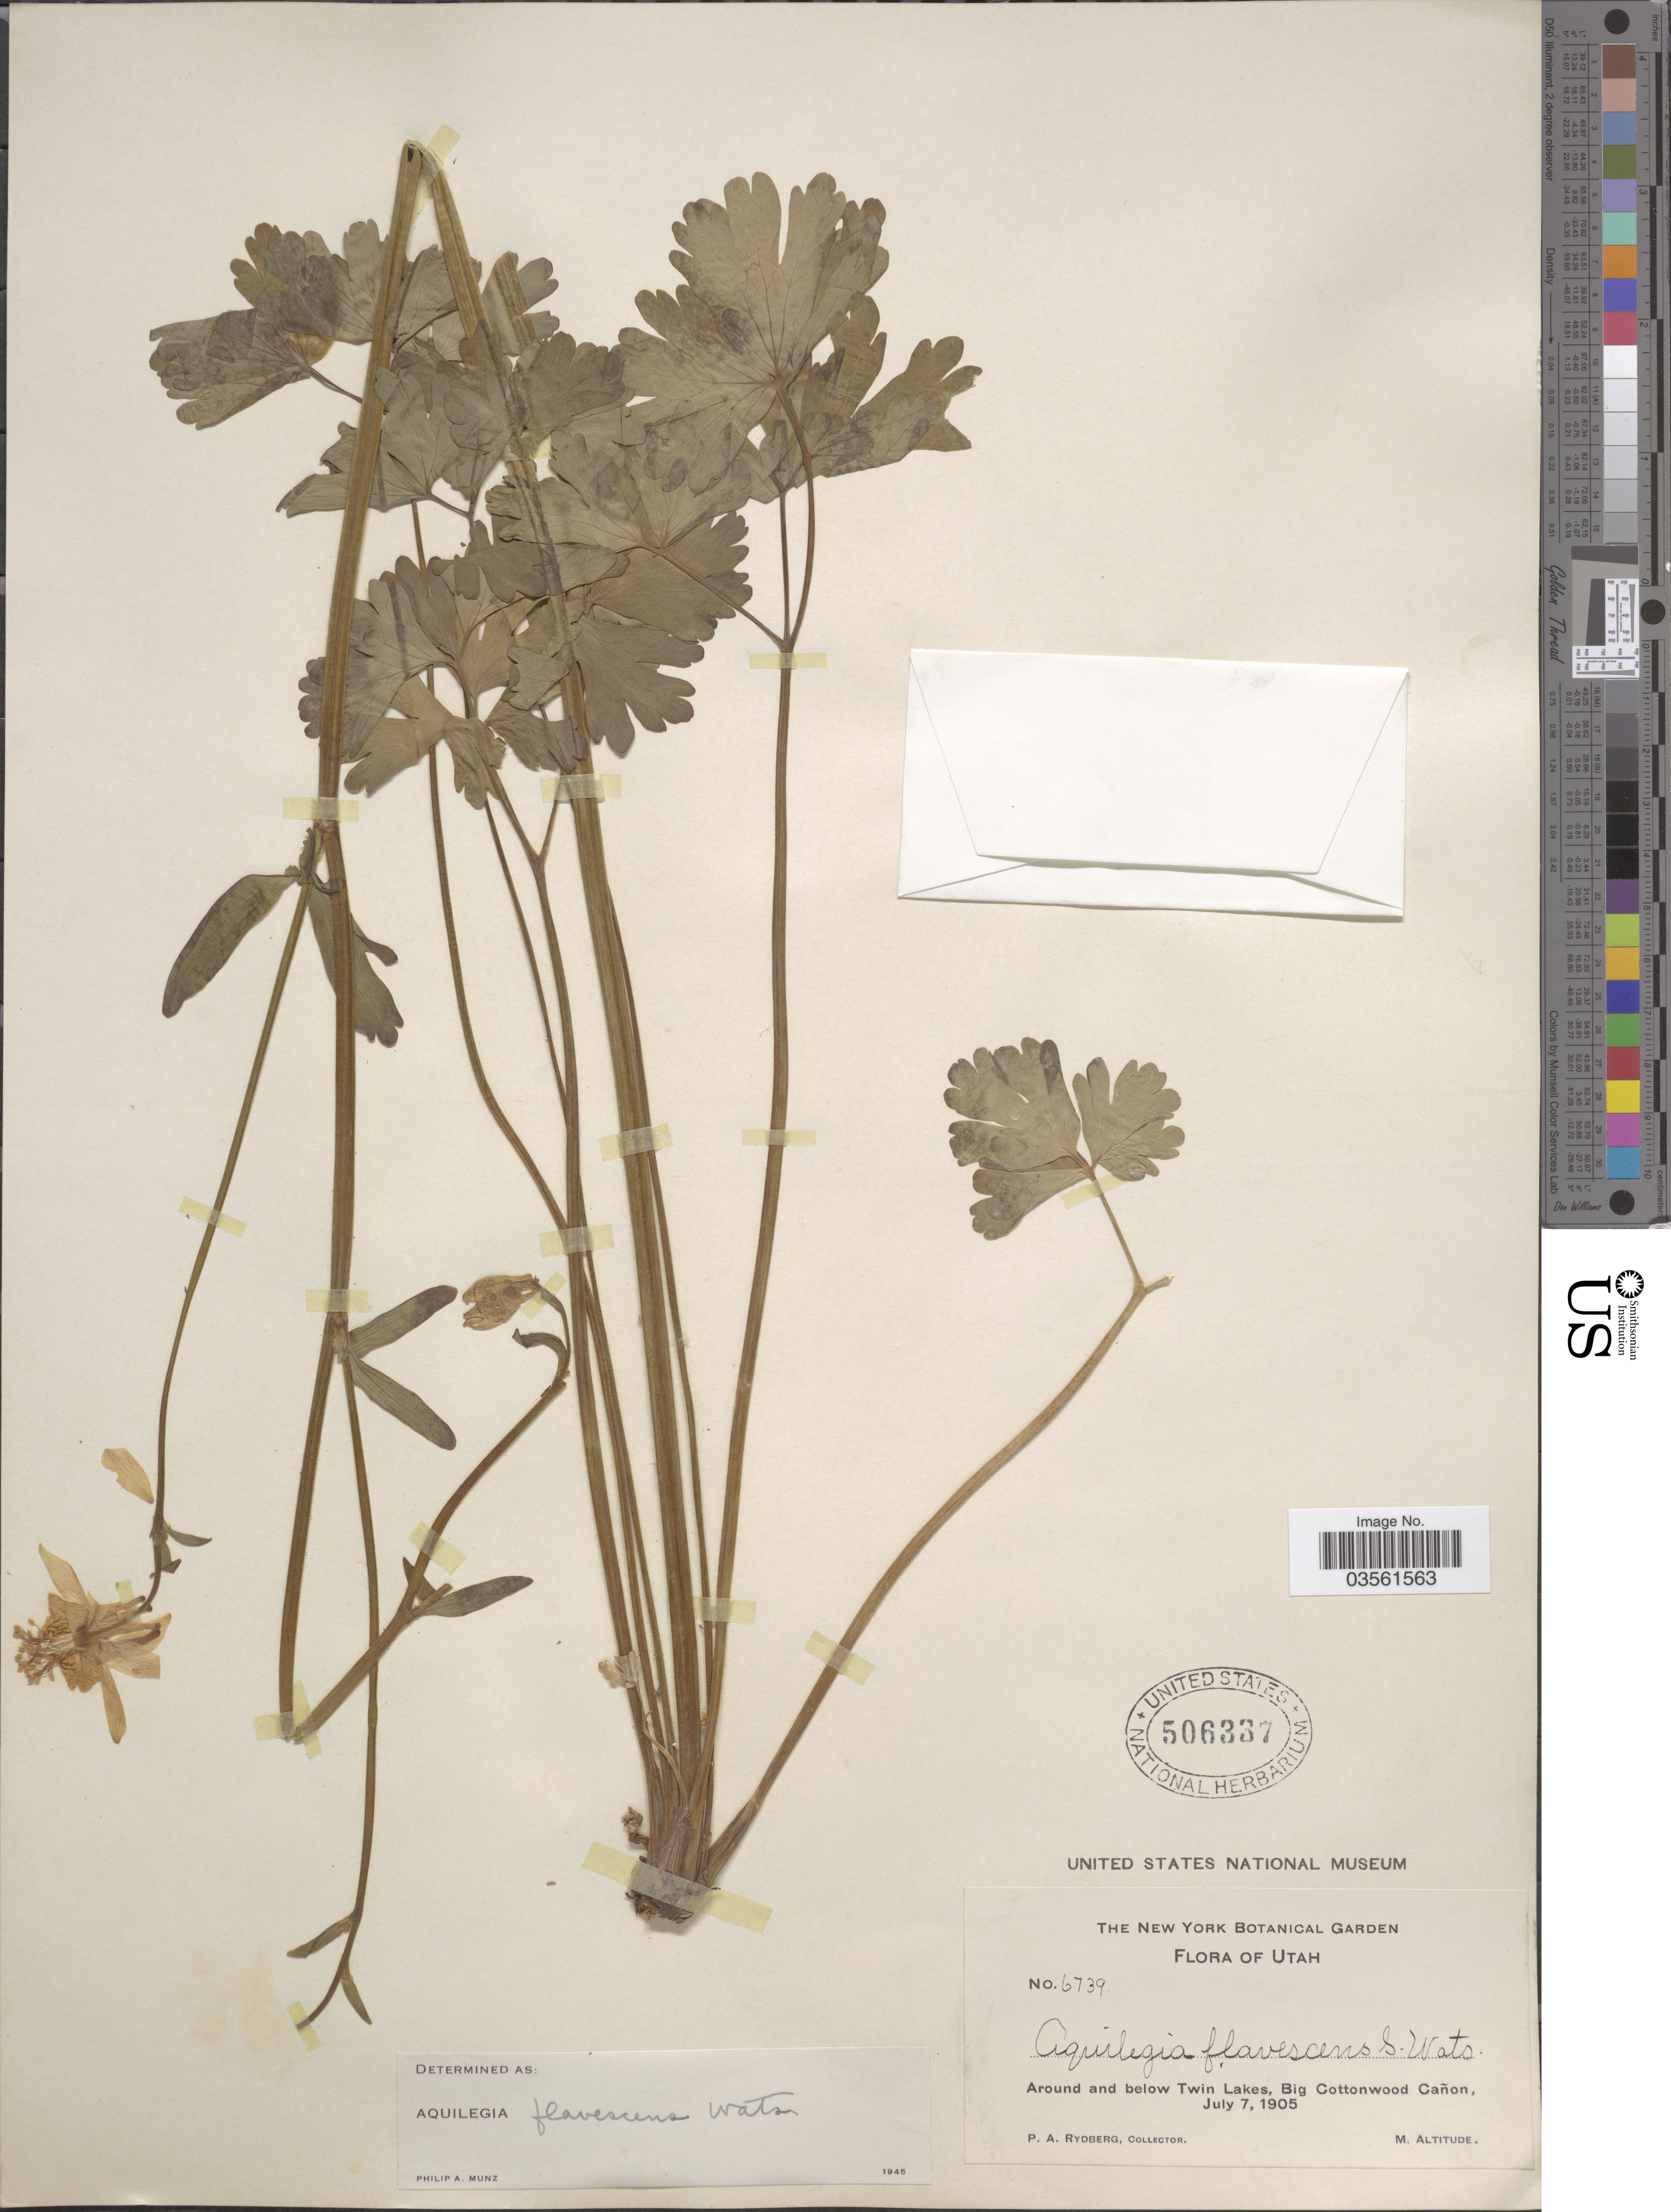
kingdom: Plantae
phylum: Tracheophyta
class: Magnoliopsida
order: Ranunculales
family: Ranunculaceae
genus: Aquilegia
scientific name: Aquilegia flavescens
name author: S. Watson in C. King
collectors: P. A. Rydberg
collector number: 6739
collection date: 1905-07-07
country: United States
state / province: Utah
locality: Around and below Twin Lakes, Big Cottonwood Cañon.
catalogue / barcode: US 506337